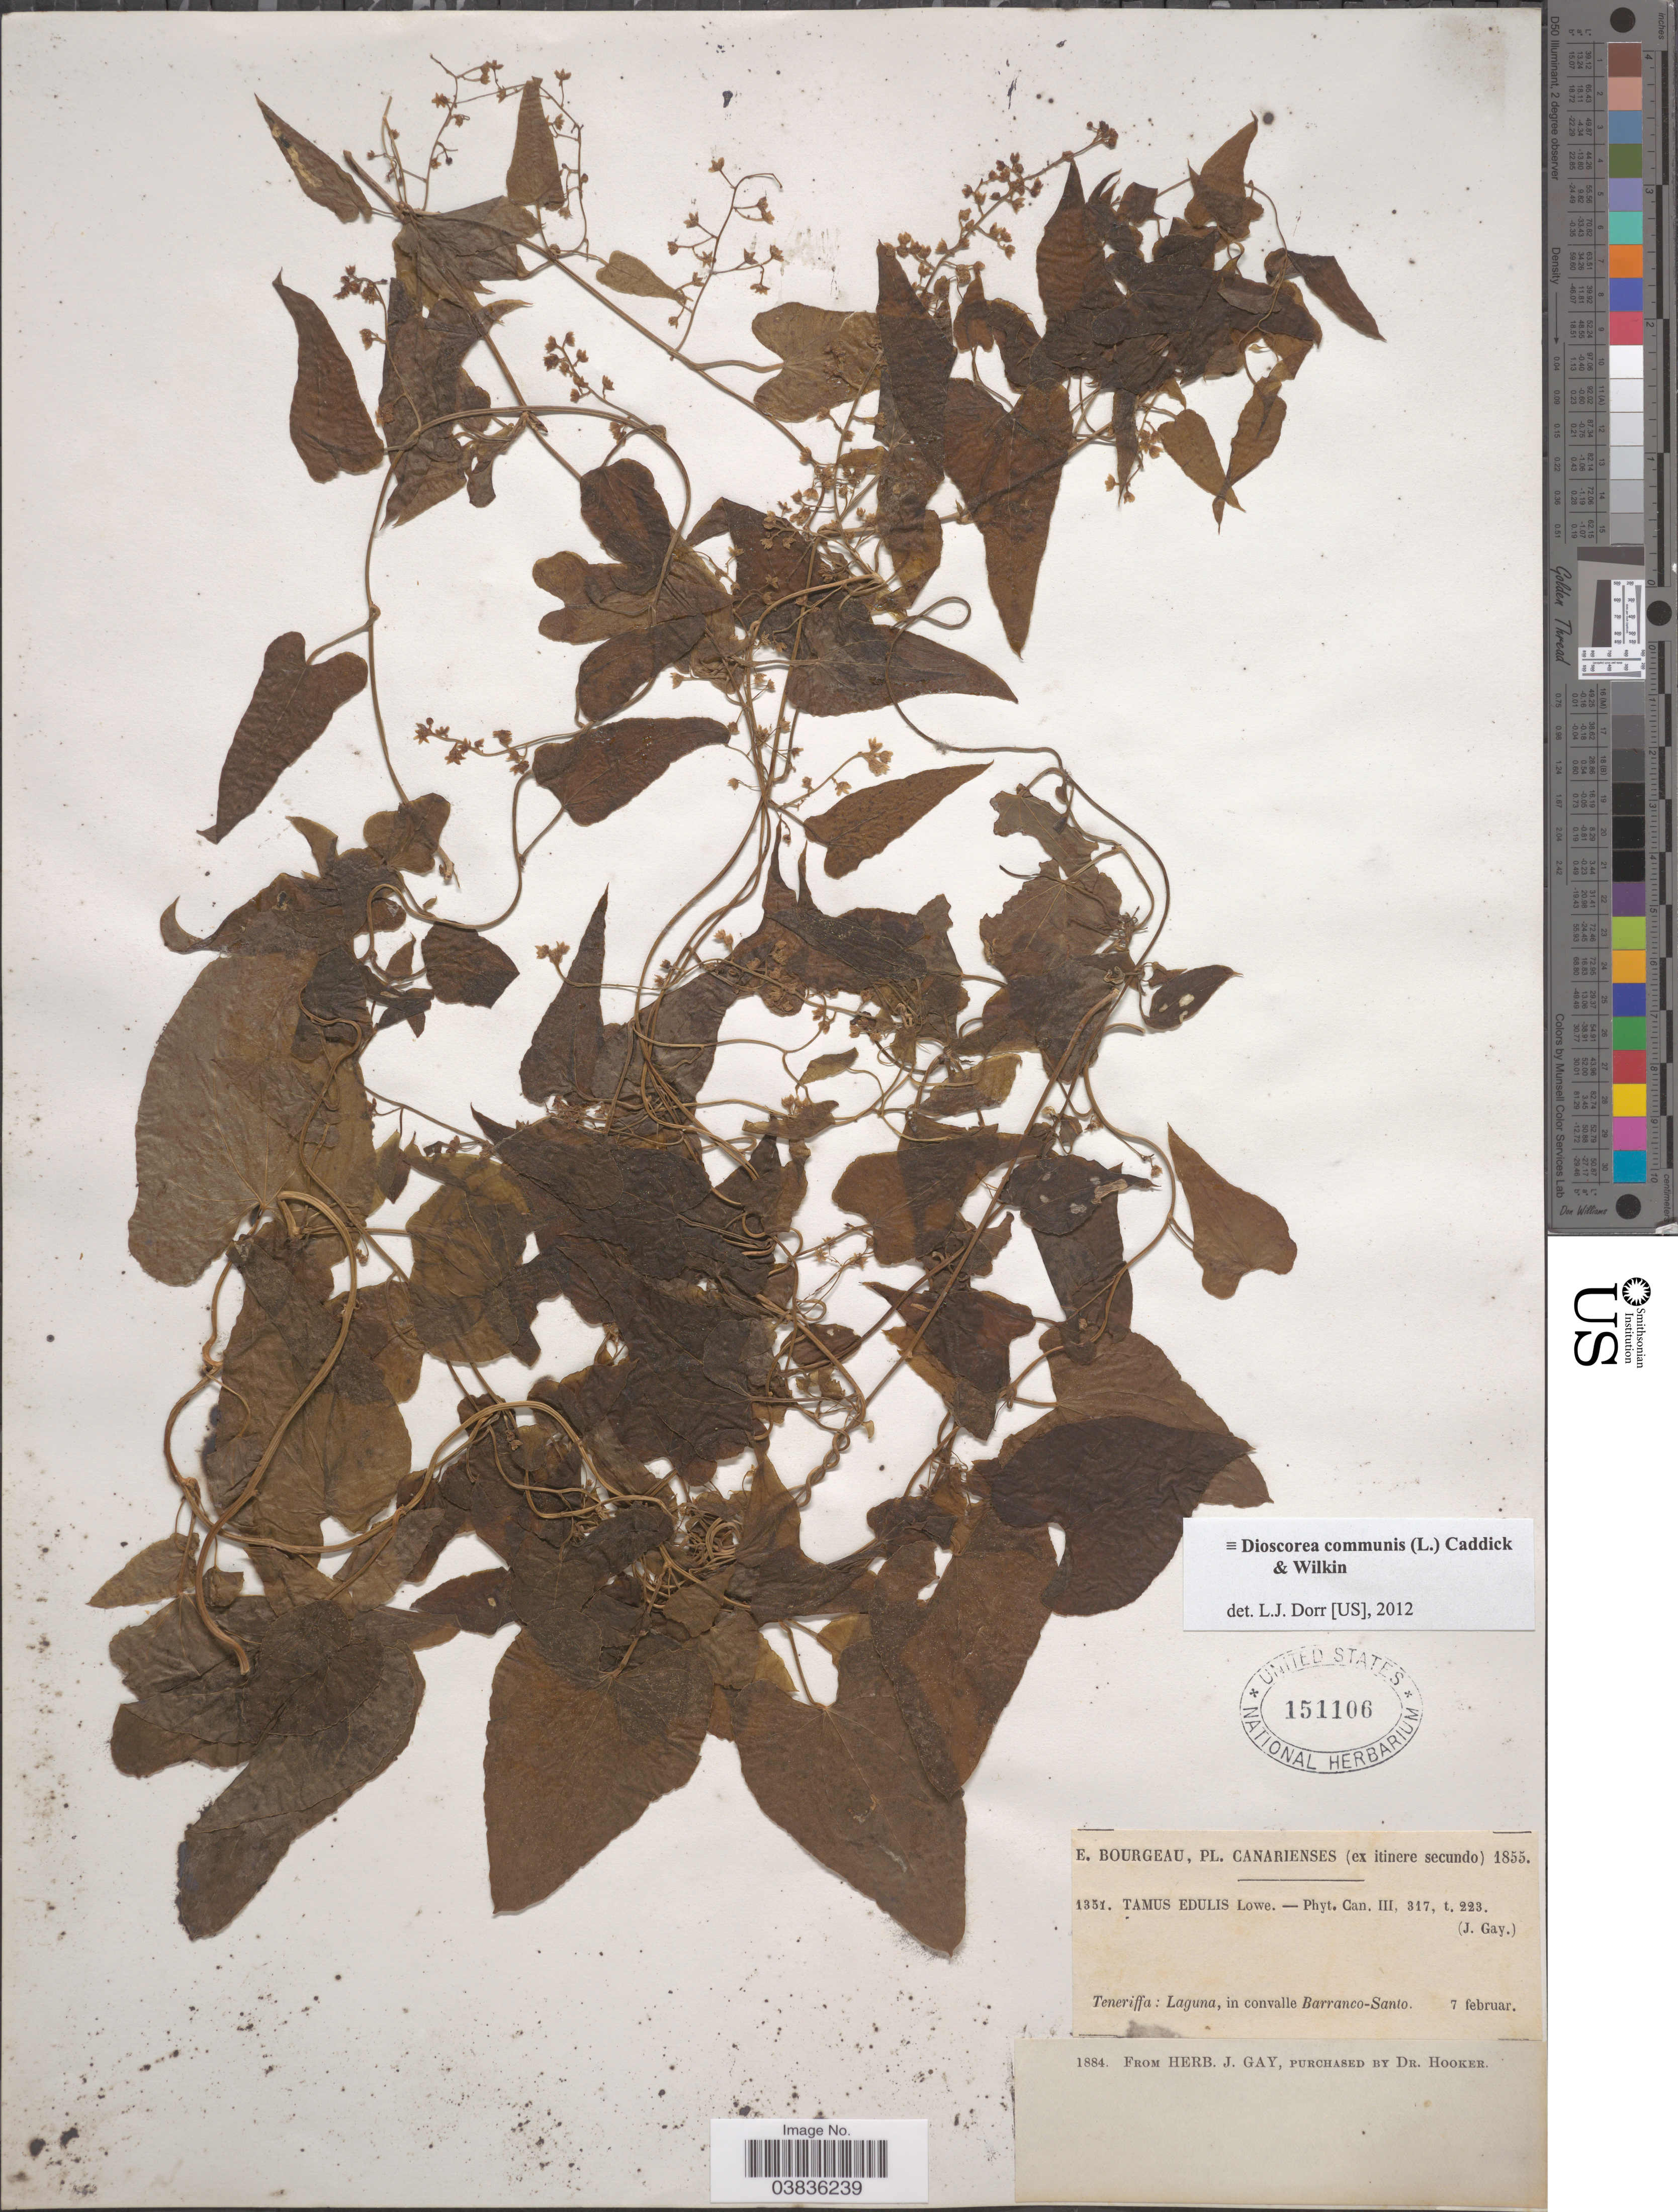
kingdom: Plantae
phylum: Tracheophyta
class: Liliopsida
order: Dioscoreales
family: Dioscoreaceae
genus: Dioscorea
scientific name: Dioscorea communis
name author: (L.) Caddick & Wilkin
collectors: E. Bourgeau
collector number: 1357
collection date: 1855-02-07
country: Spain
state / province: Canarias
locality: Canarienses. Teneriffa: Laguna, in convalle Barranco-Santo.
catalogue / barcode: US 151106